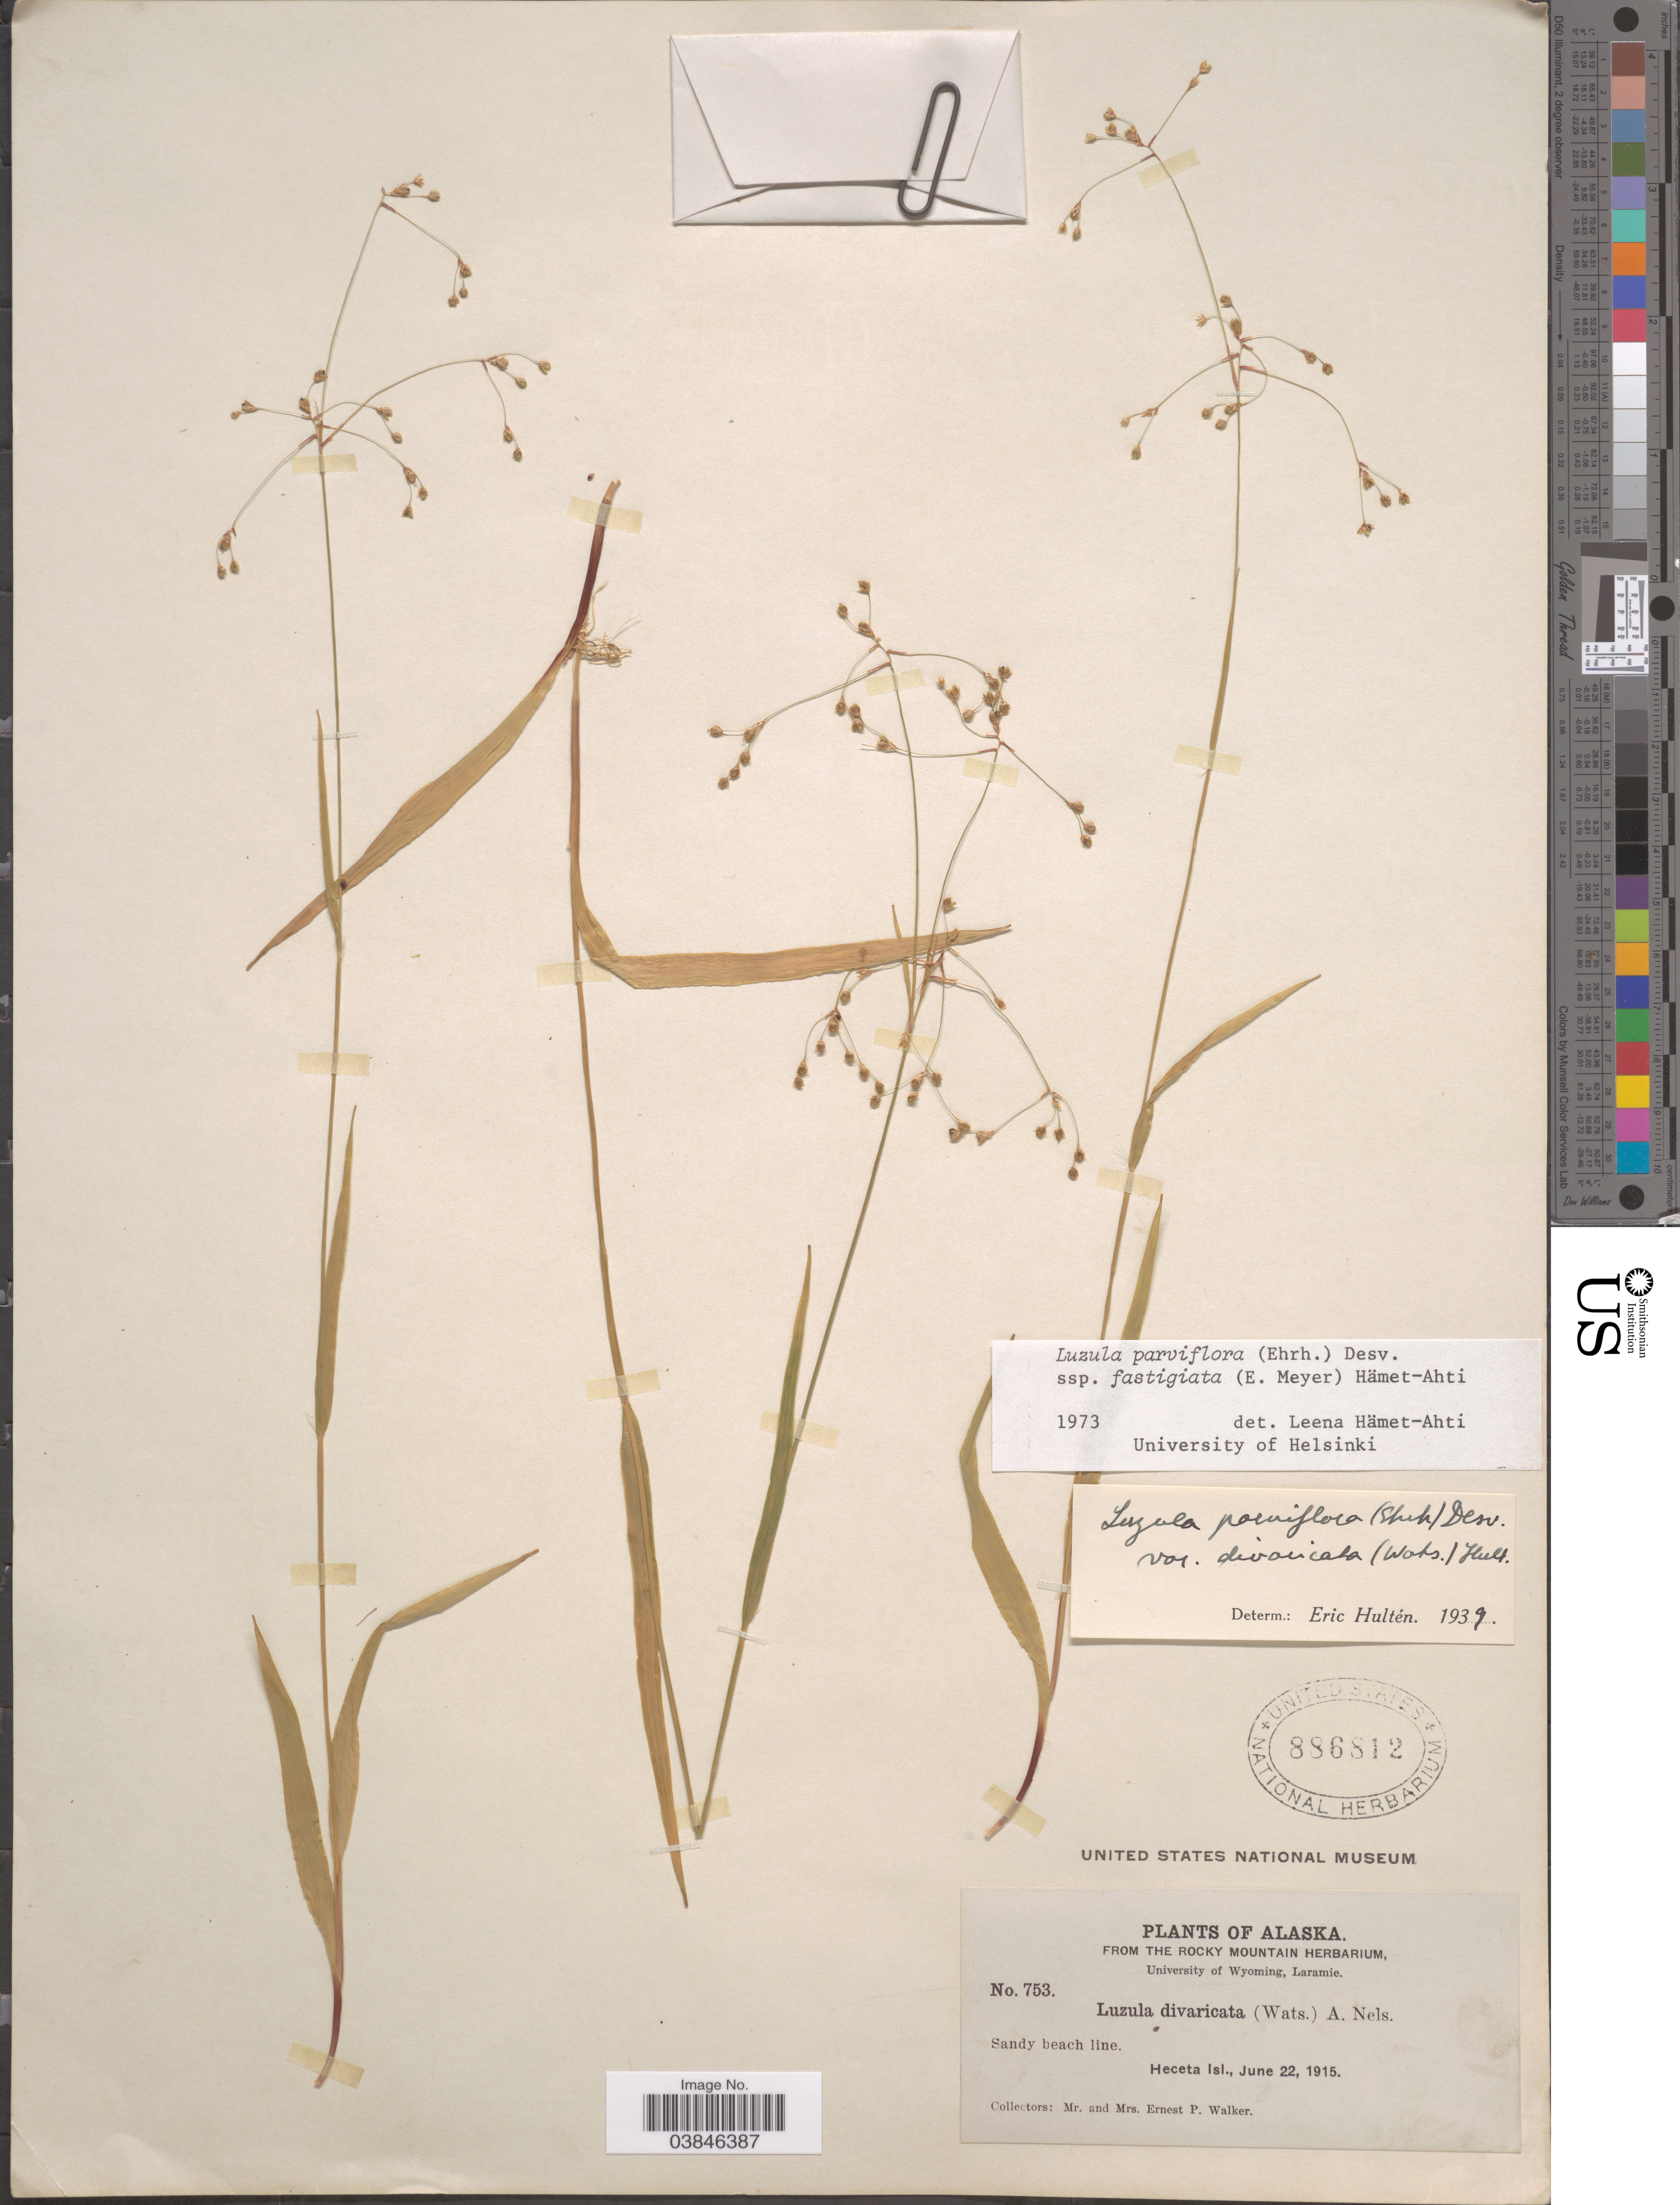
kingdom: Plantae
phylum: Tracheophyta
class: Liliopsida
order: Poales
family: Juncaceae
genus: Luzula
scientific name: Luzula parviflora subsp. fastigiata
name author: Buchenau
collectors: E. P. Walker & E. Walker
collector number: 753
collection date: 1915-06-22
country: United States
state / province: Alaska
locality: Heceta Isl.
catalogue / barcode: US 886812